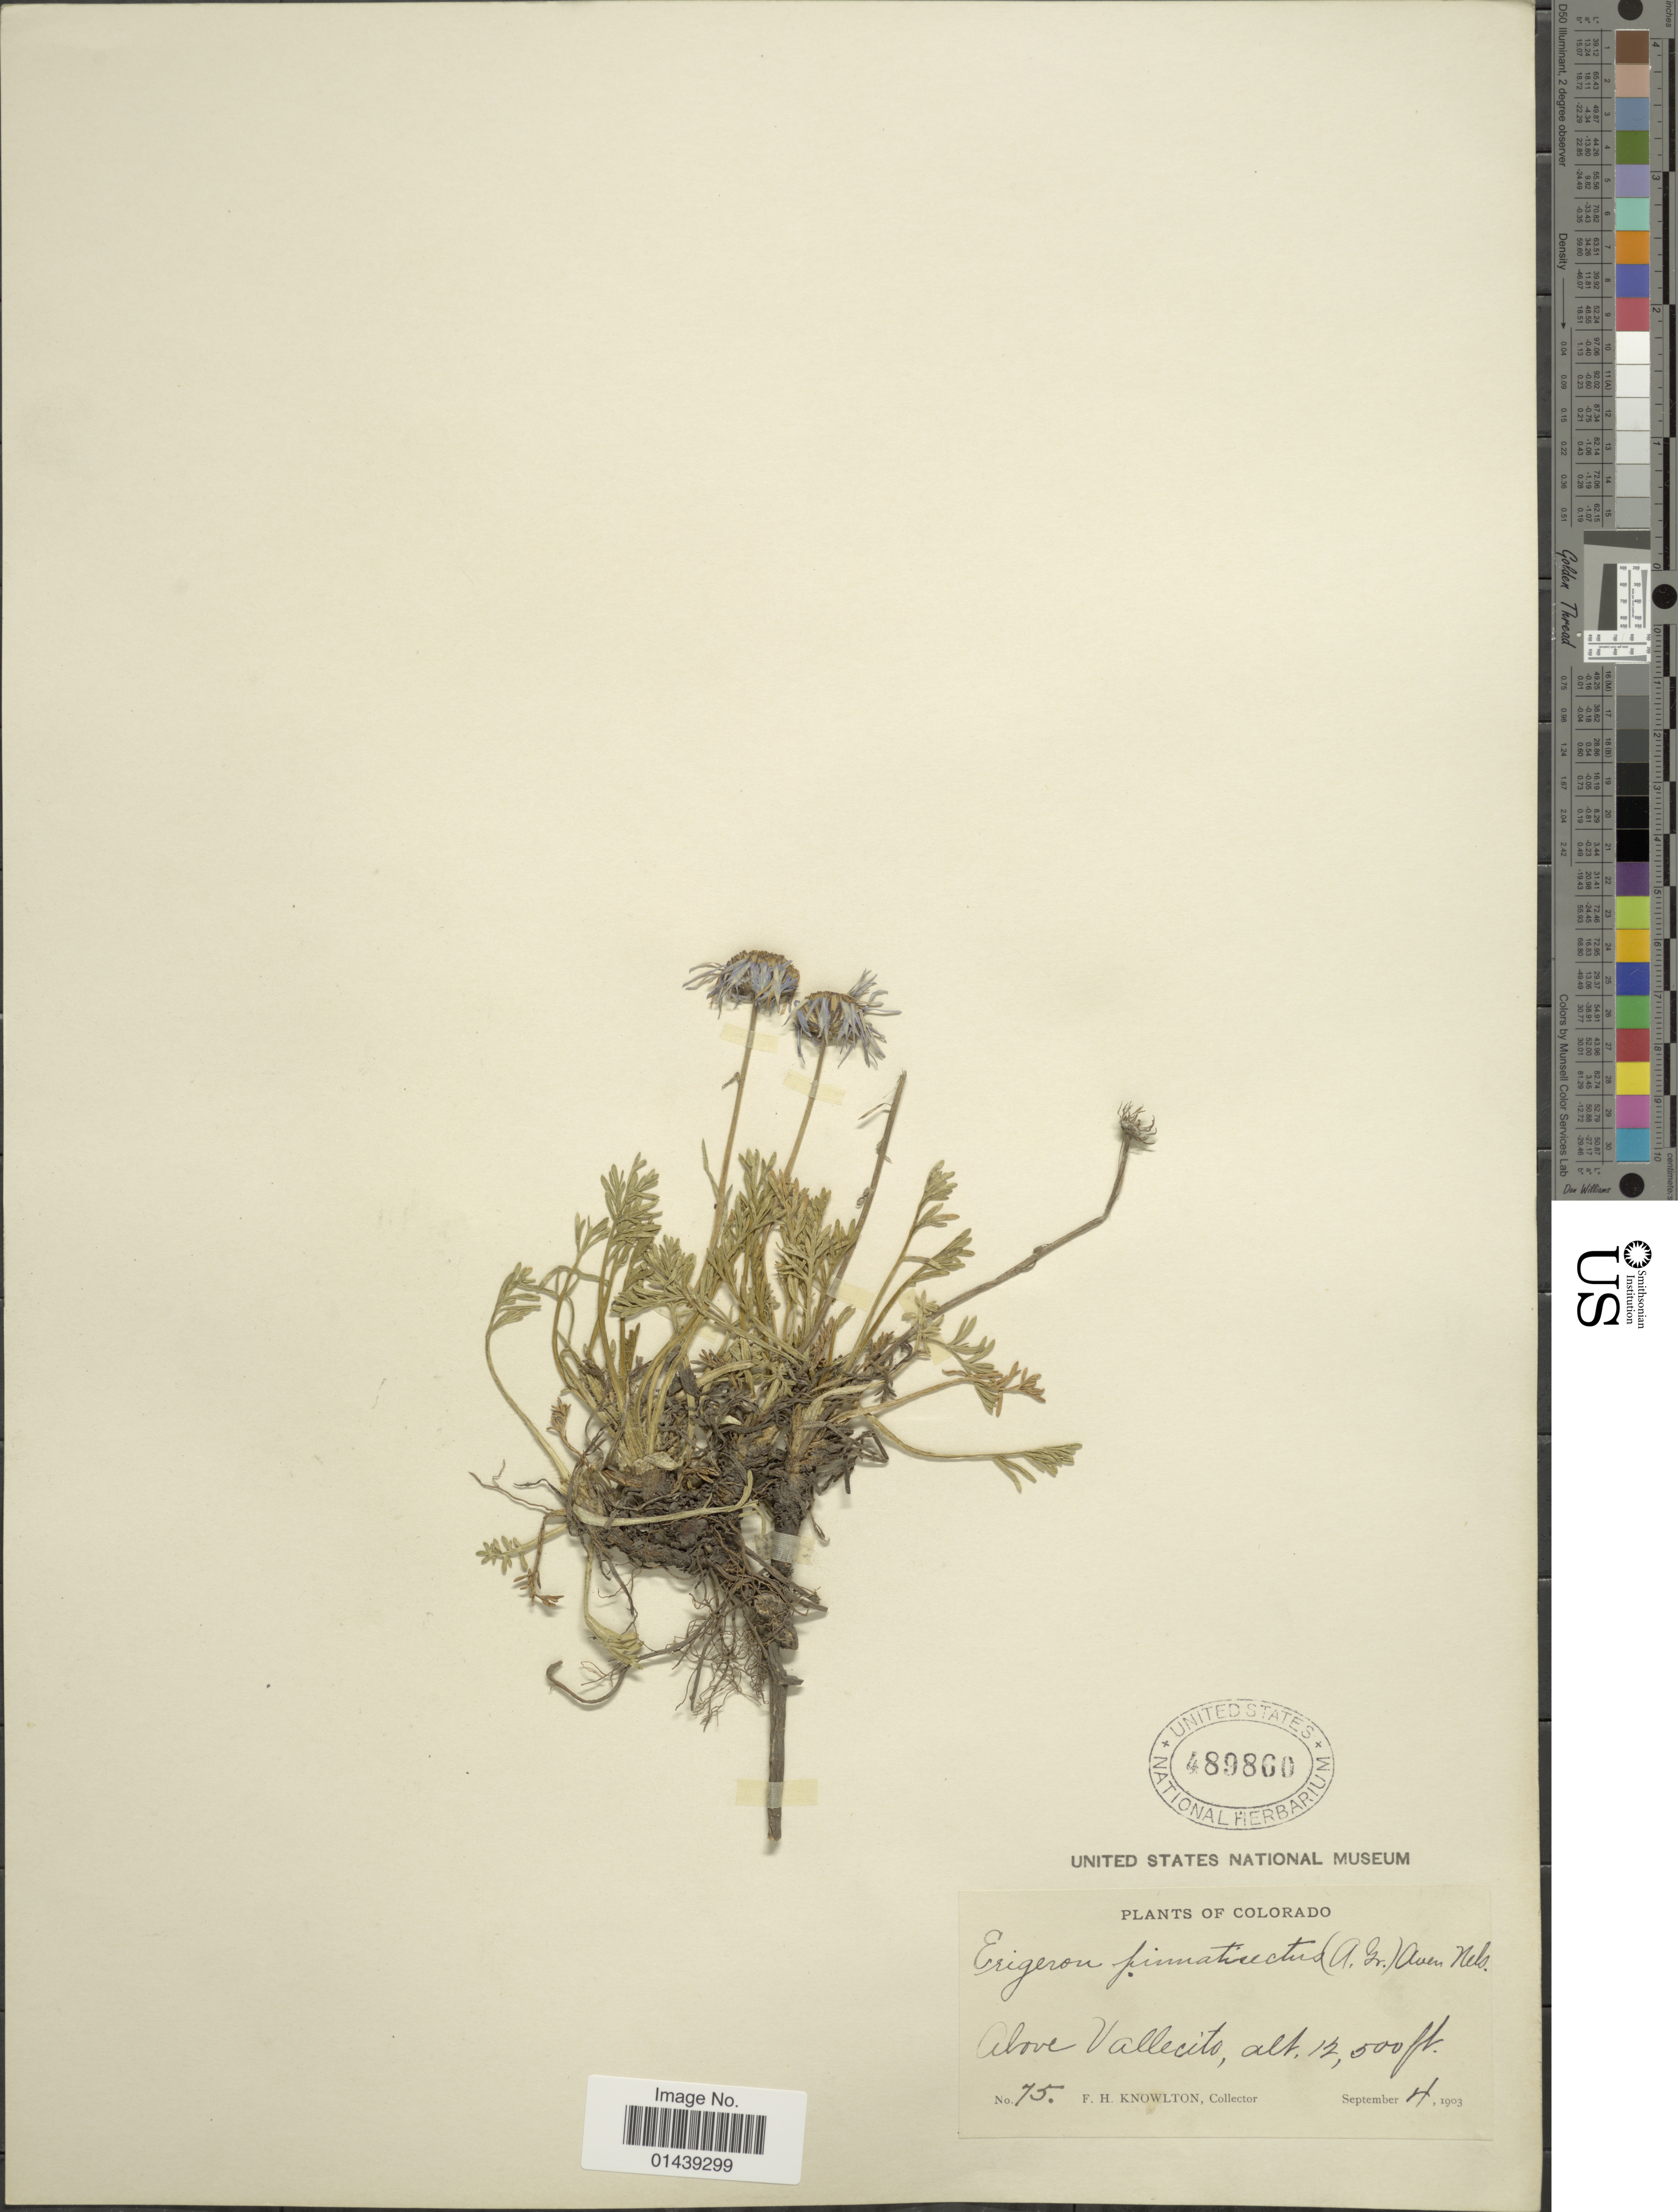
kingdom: Plantae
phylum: Tracheophyta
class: Magnoliopsida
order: Asterales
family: Asteraceae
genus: Erigeron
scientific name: Erigeron pinnatisectus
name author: (A. Gray) A. Nelson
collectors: F. H. Knowlton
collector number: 75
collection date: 1903-09-04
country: United States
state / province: Colorado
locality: Above Vallecito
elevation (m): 3810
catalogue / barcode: US 489860